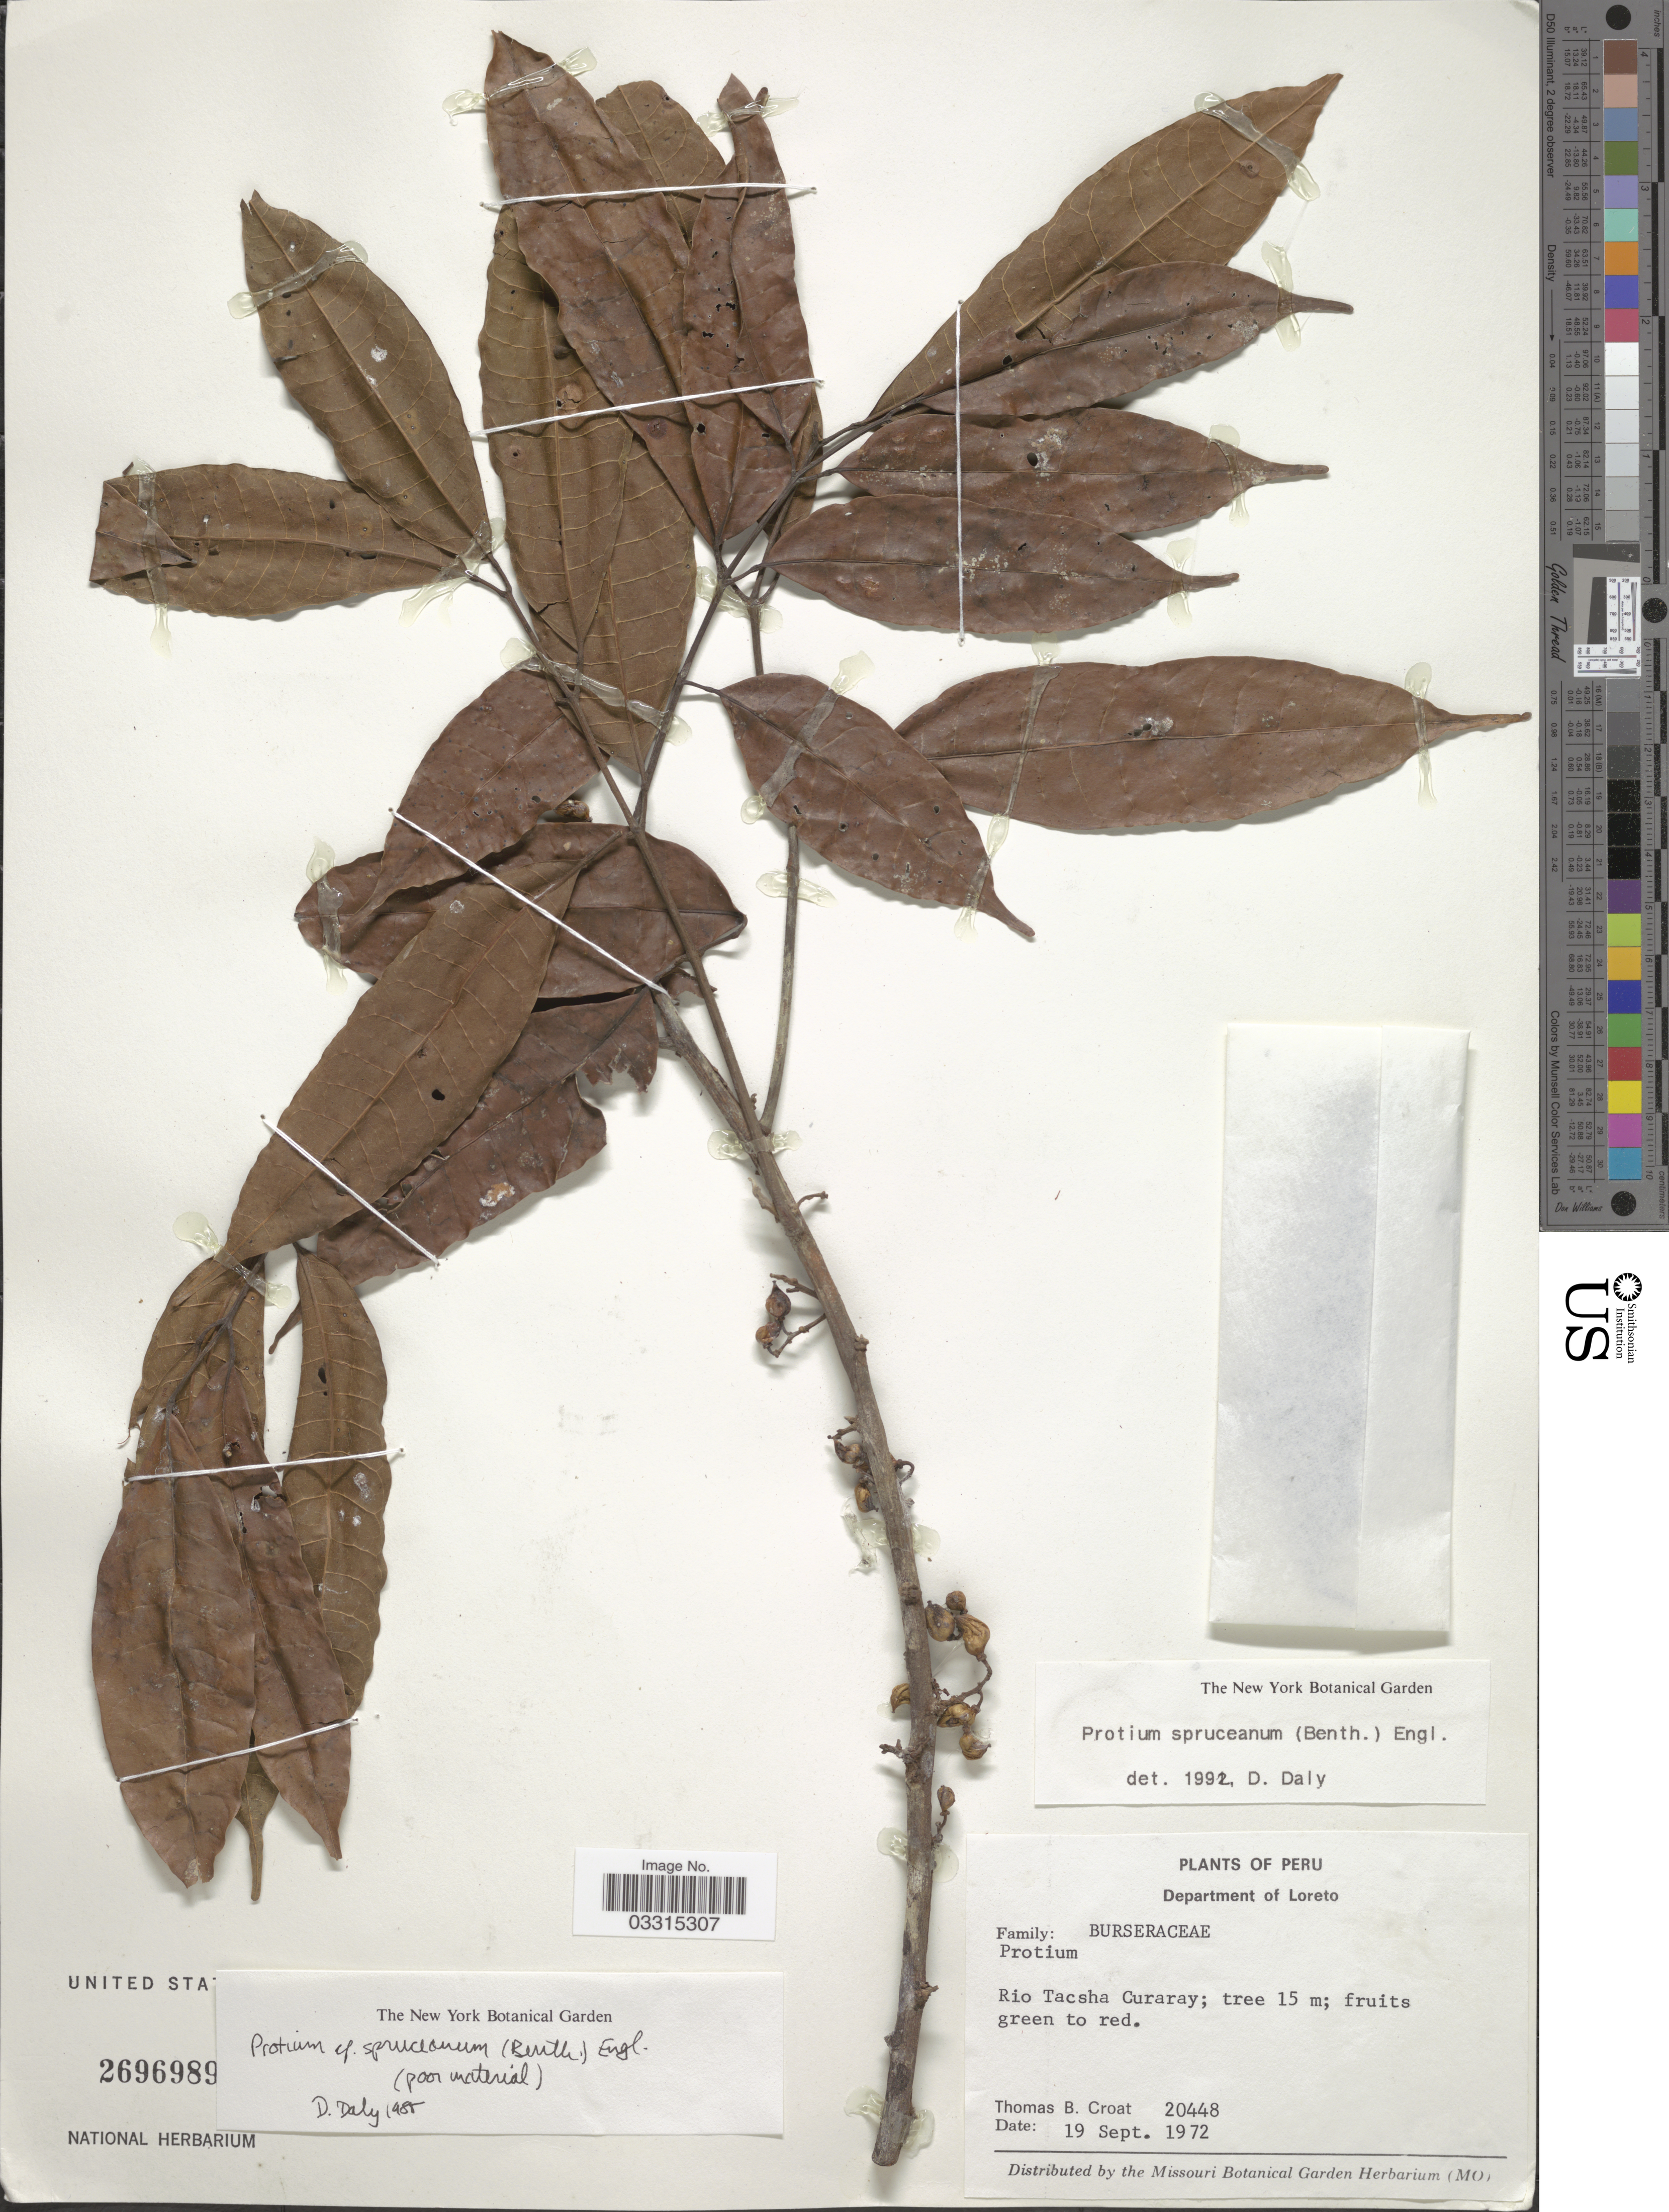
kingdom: Plantae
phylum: Tracheophyta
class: Magnoliopsida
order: Sapindales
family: Burseraceae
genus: Protium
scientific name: Protium spruceanum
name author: (Benth.) Engl.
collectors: T. B. Croat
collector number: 20448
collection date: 1972-09-19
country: Peru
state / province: Loreto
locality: Department of Loreto. Rio Tacsha Curaray.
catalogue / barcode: US 2696989